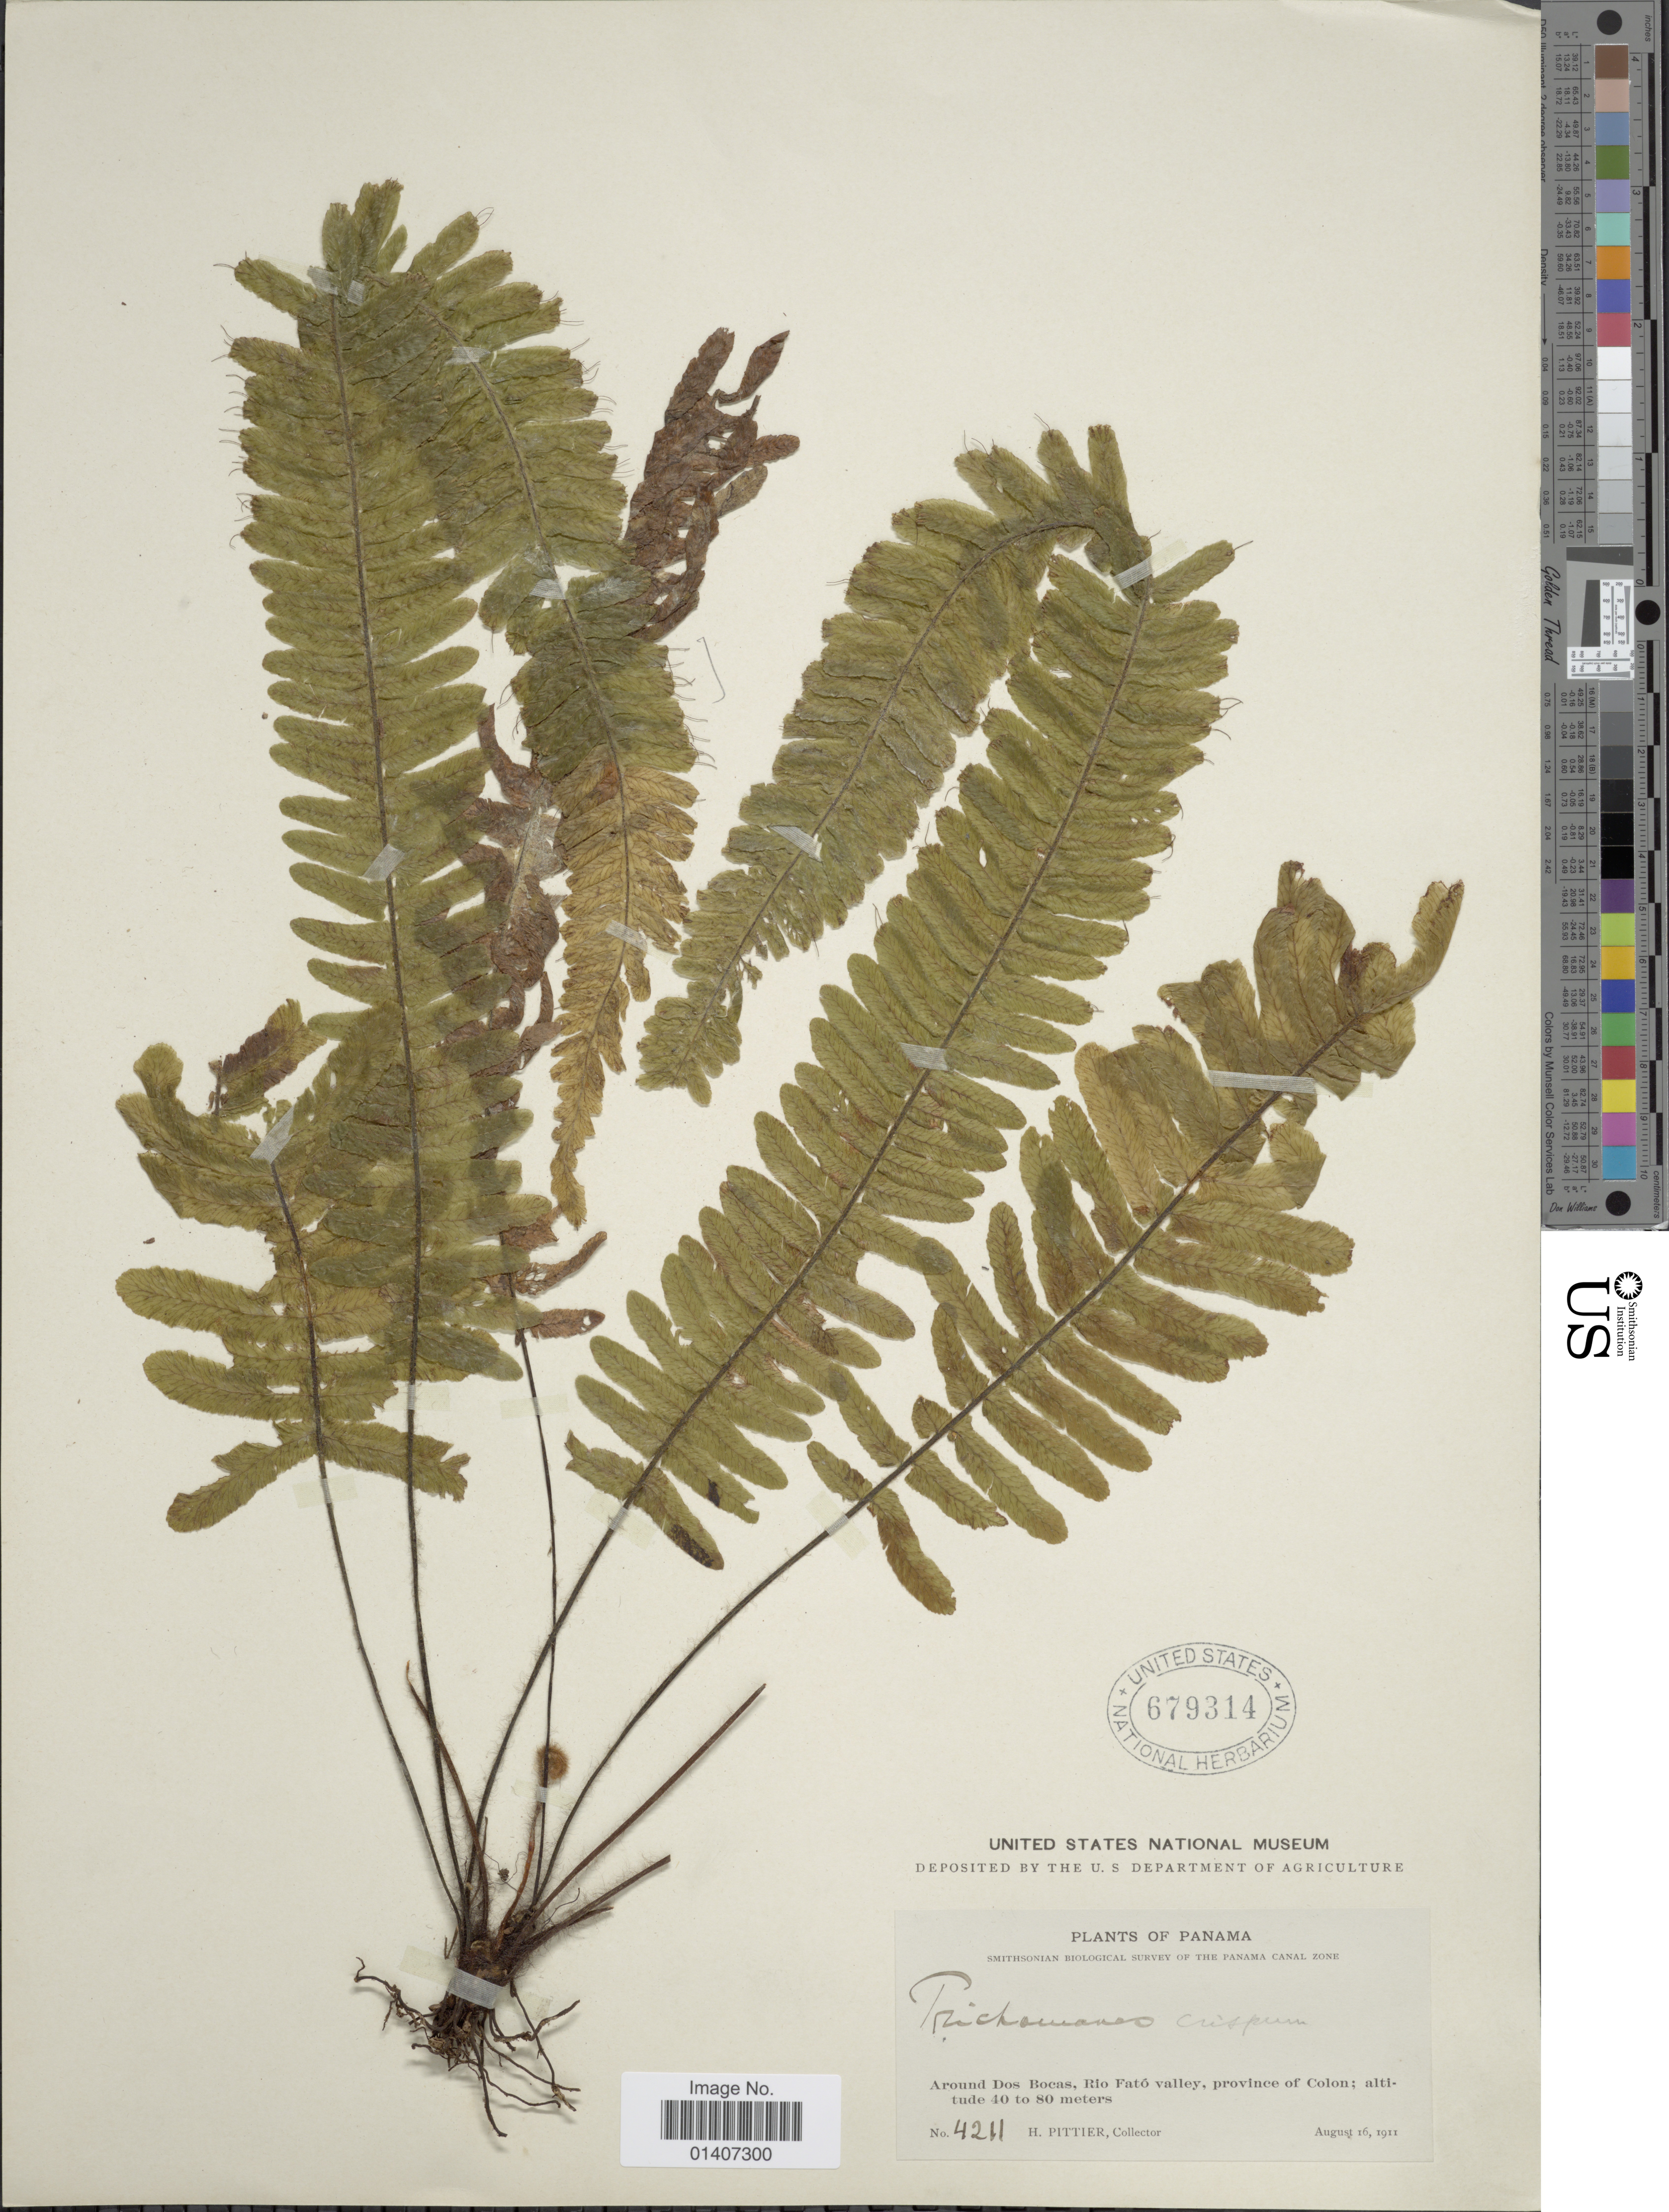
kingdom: Plantae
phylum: Tracheophyta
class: Polypodiopsida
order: Hymenophyllales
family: Hymenophyllaceae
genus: Trichomanes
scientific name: Trichomanes crispum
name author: L.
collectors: H. F. Pittier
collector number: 4211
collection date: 1911-08-16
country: Panama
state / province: Panamá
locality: Around Dos Bocas, Rio Fató valley, province of Colon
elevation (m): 40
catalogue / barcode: US 679314